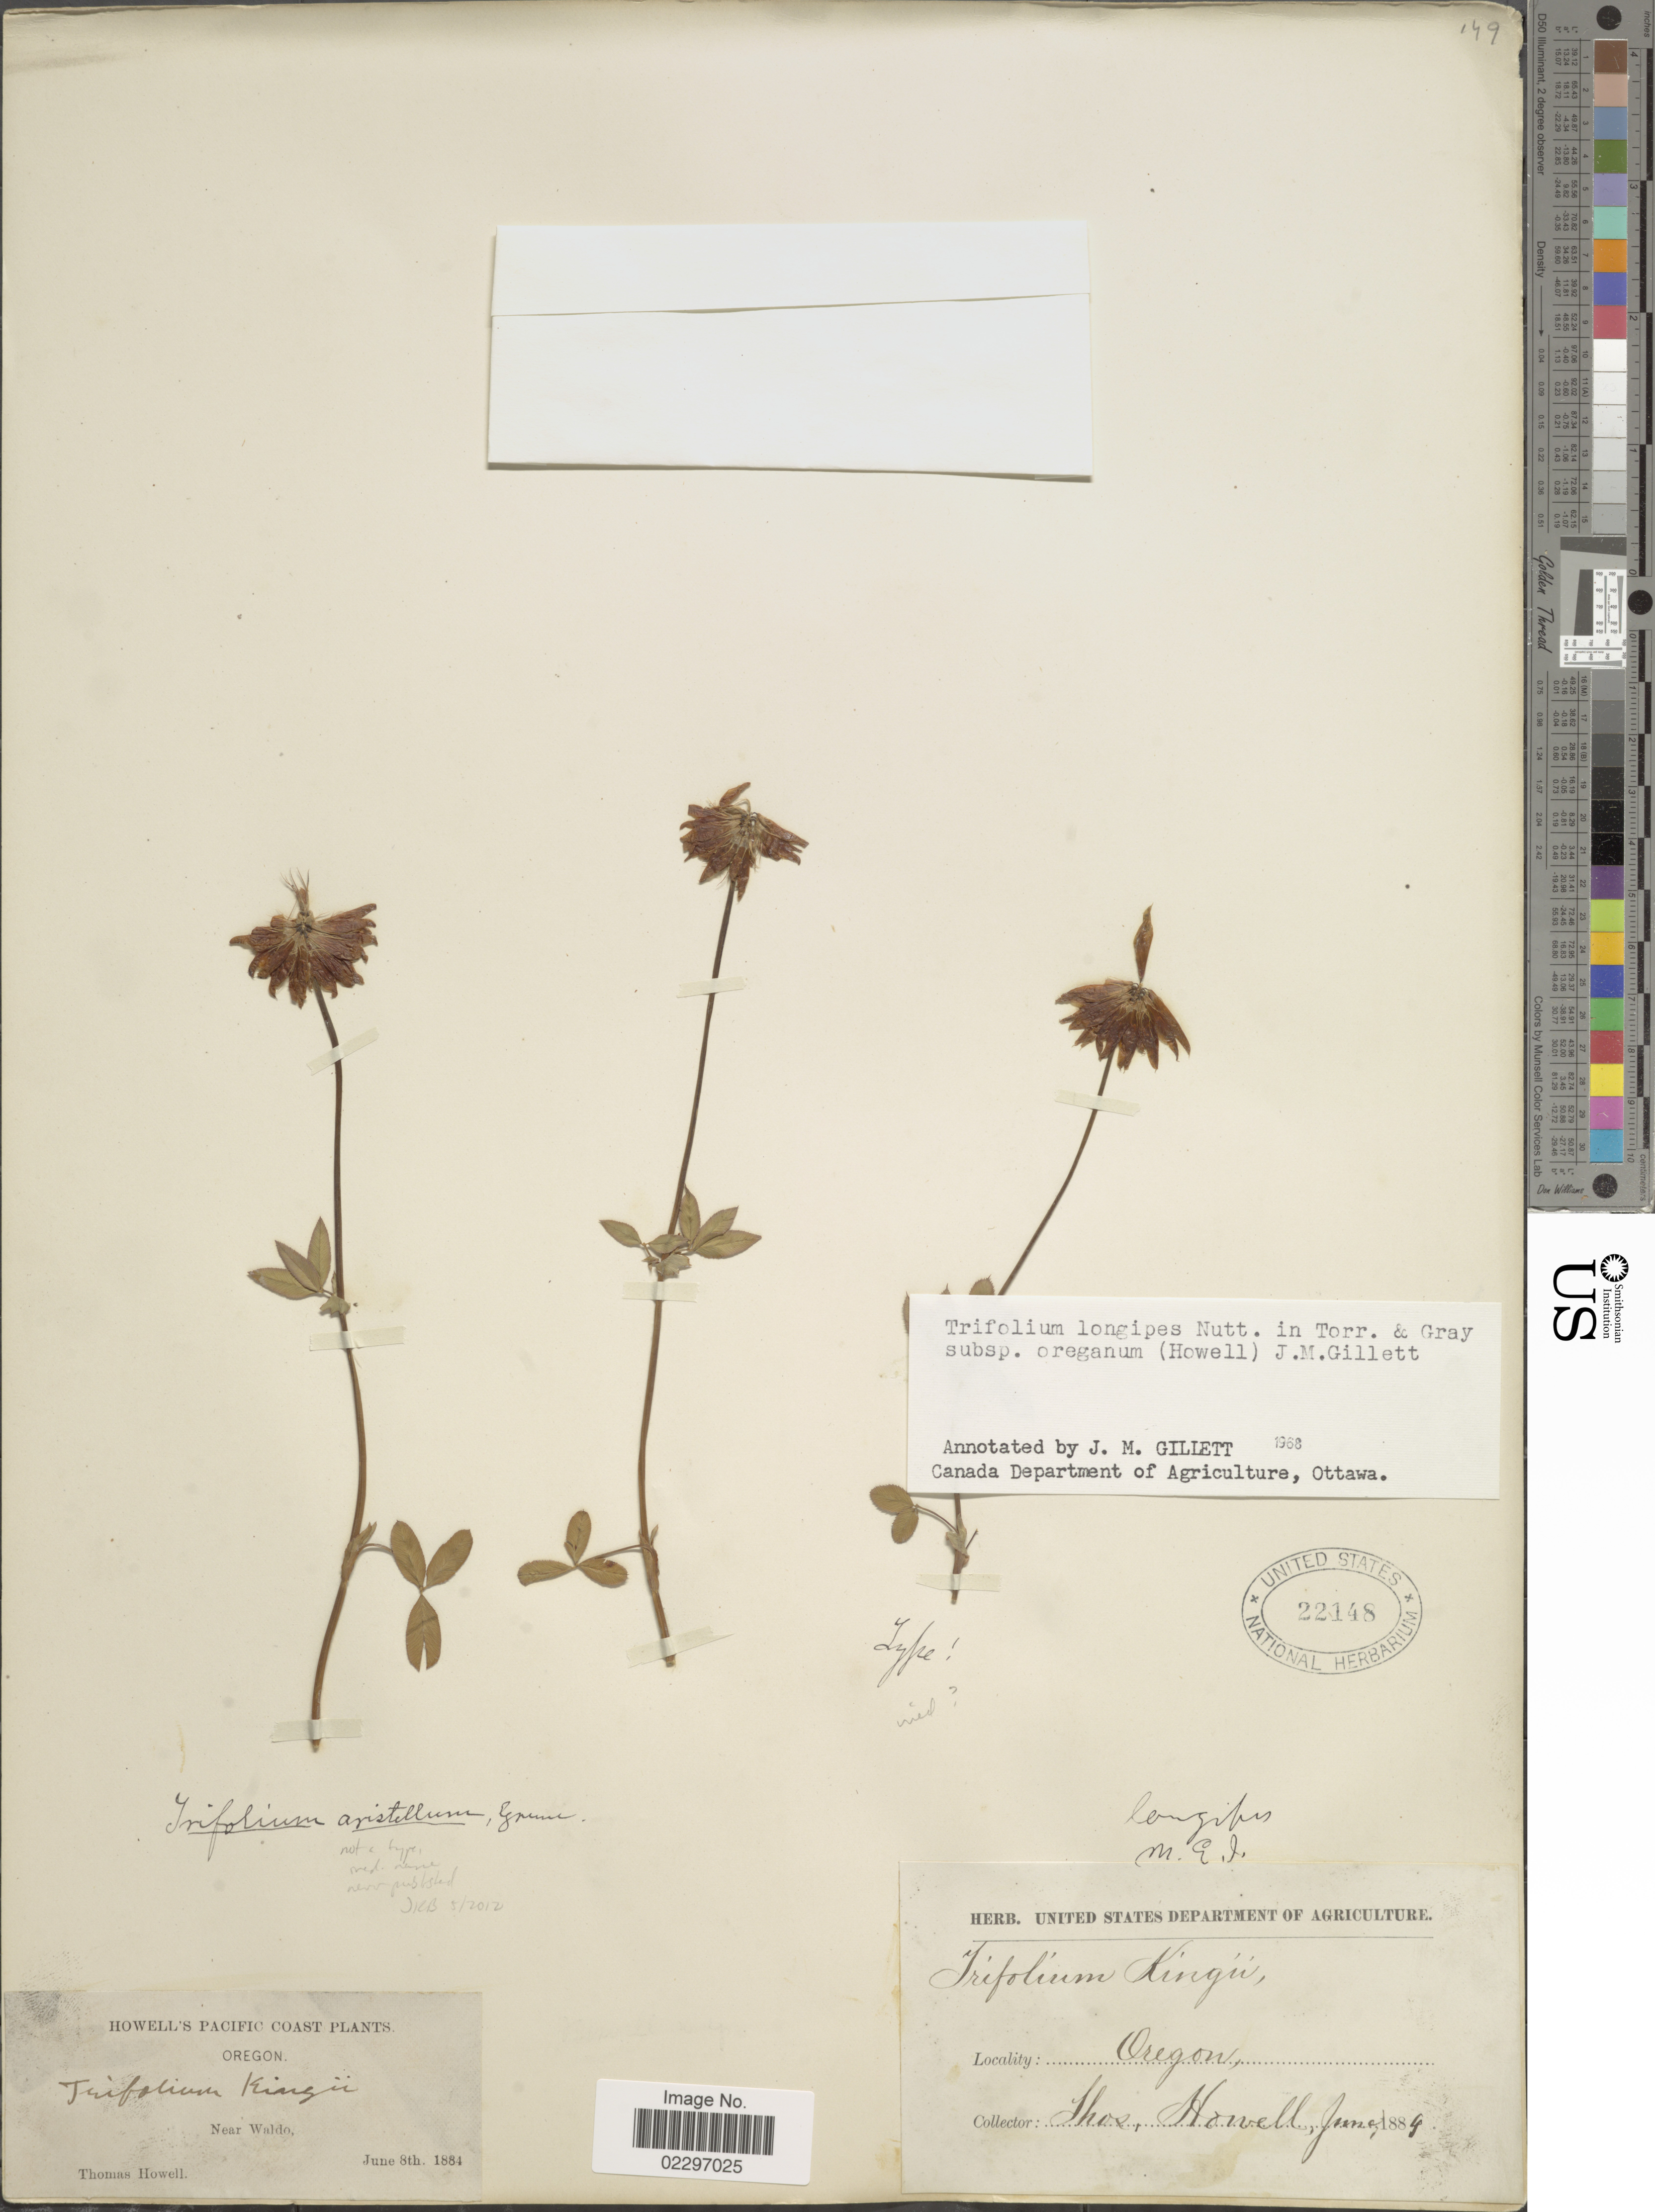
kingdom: Plantae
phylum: Tracheophyta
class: Magnoliopsida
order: Fabales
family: Fabaceae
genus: Trifolium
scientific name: Trifolium longipes subsp. oreganum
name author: (Howell) J.M. Gillett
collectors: T. Howell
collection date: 1884-06-08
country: United States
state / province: Oregon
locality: Howell's Pacific Coast. Near Waldo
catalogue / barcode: US 22148